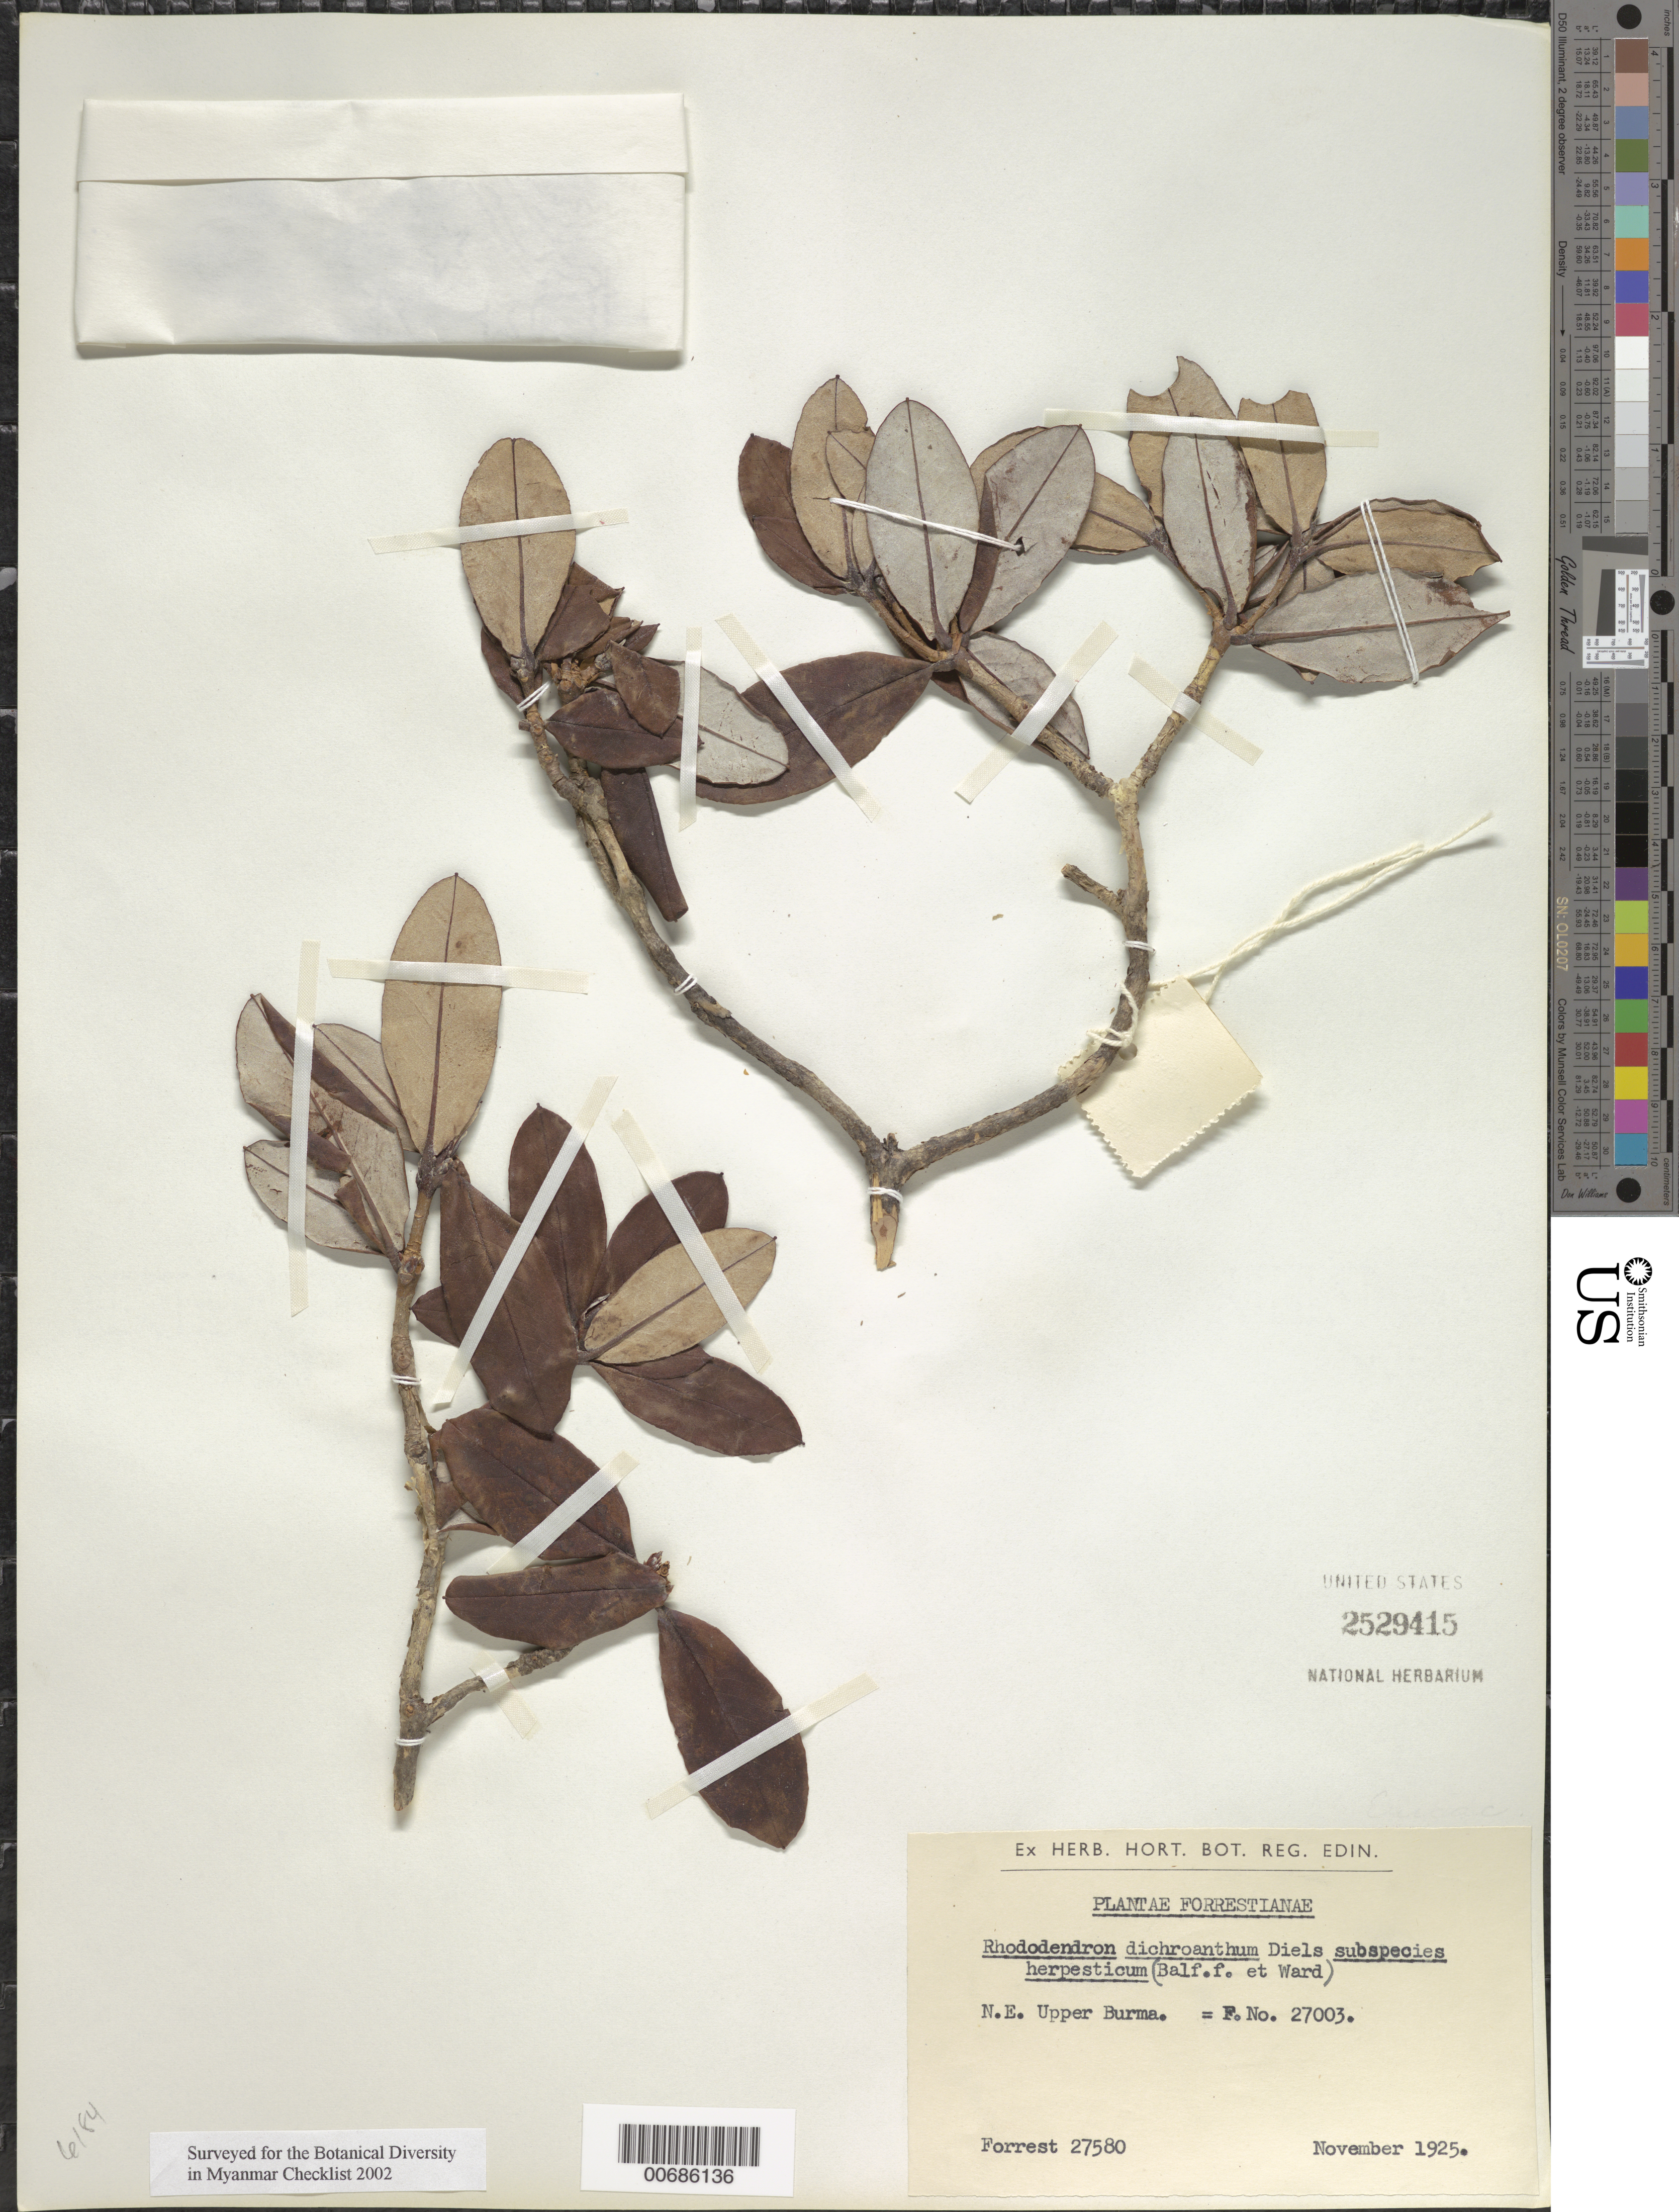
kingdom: Plantae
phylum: Tracheophyta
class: Magnoliopsida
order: Ericales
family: Ericaceae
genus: Rhododendron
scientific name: Rhododendron dichroanthum subsp. herpesticum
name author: (Balf. f. & Kingdon-Ward) Cowan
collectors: G. Forrest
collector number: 27580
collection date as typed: Nov 1925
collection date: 1925-11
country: Myanmar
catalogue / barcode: US 2529415